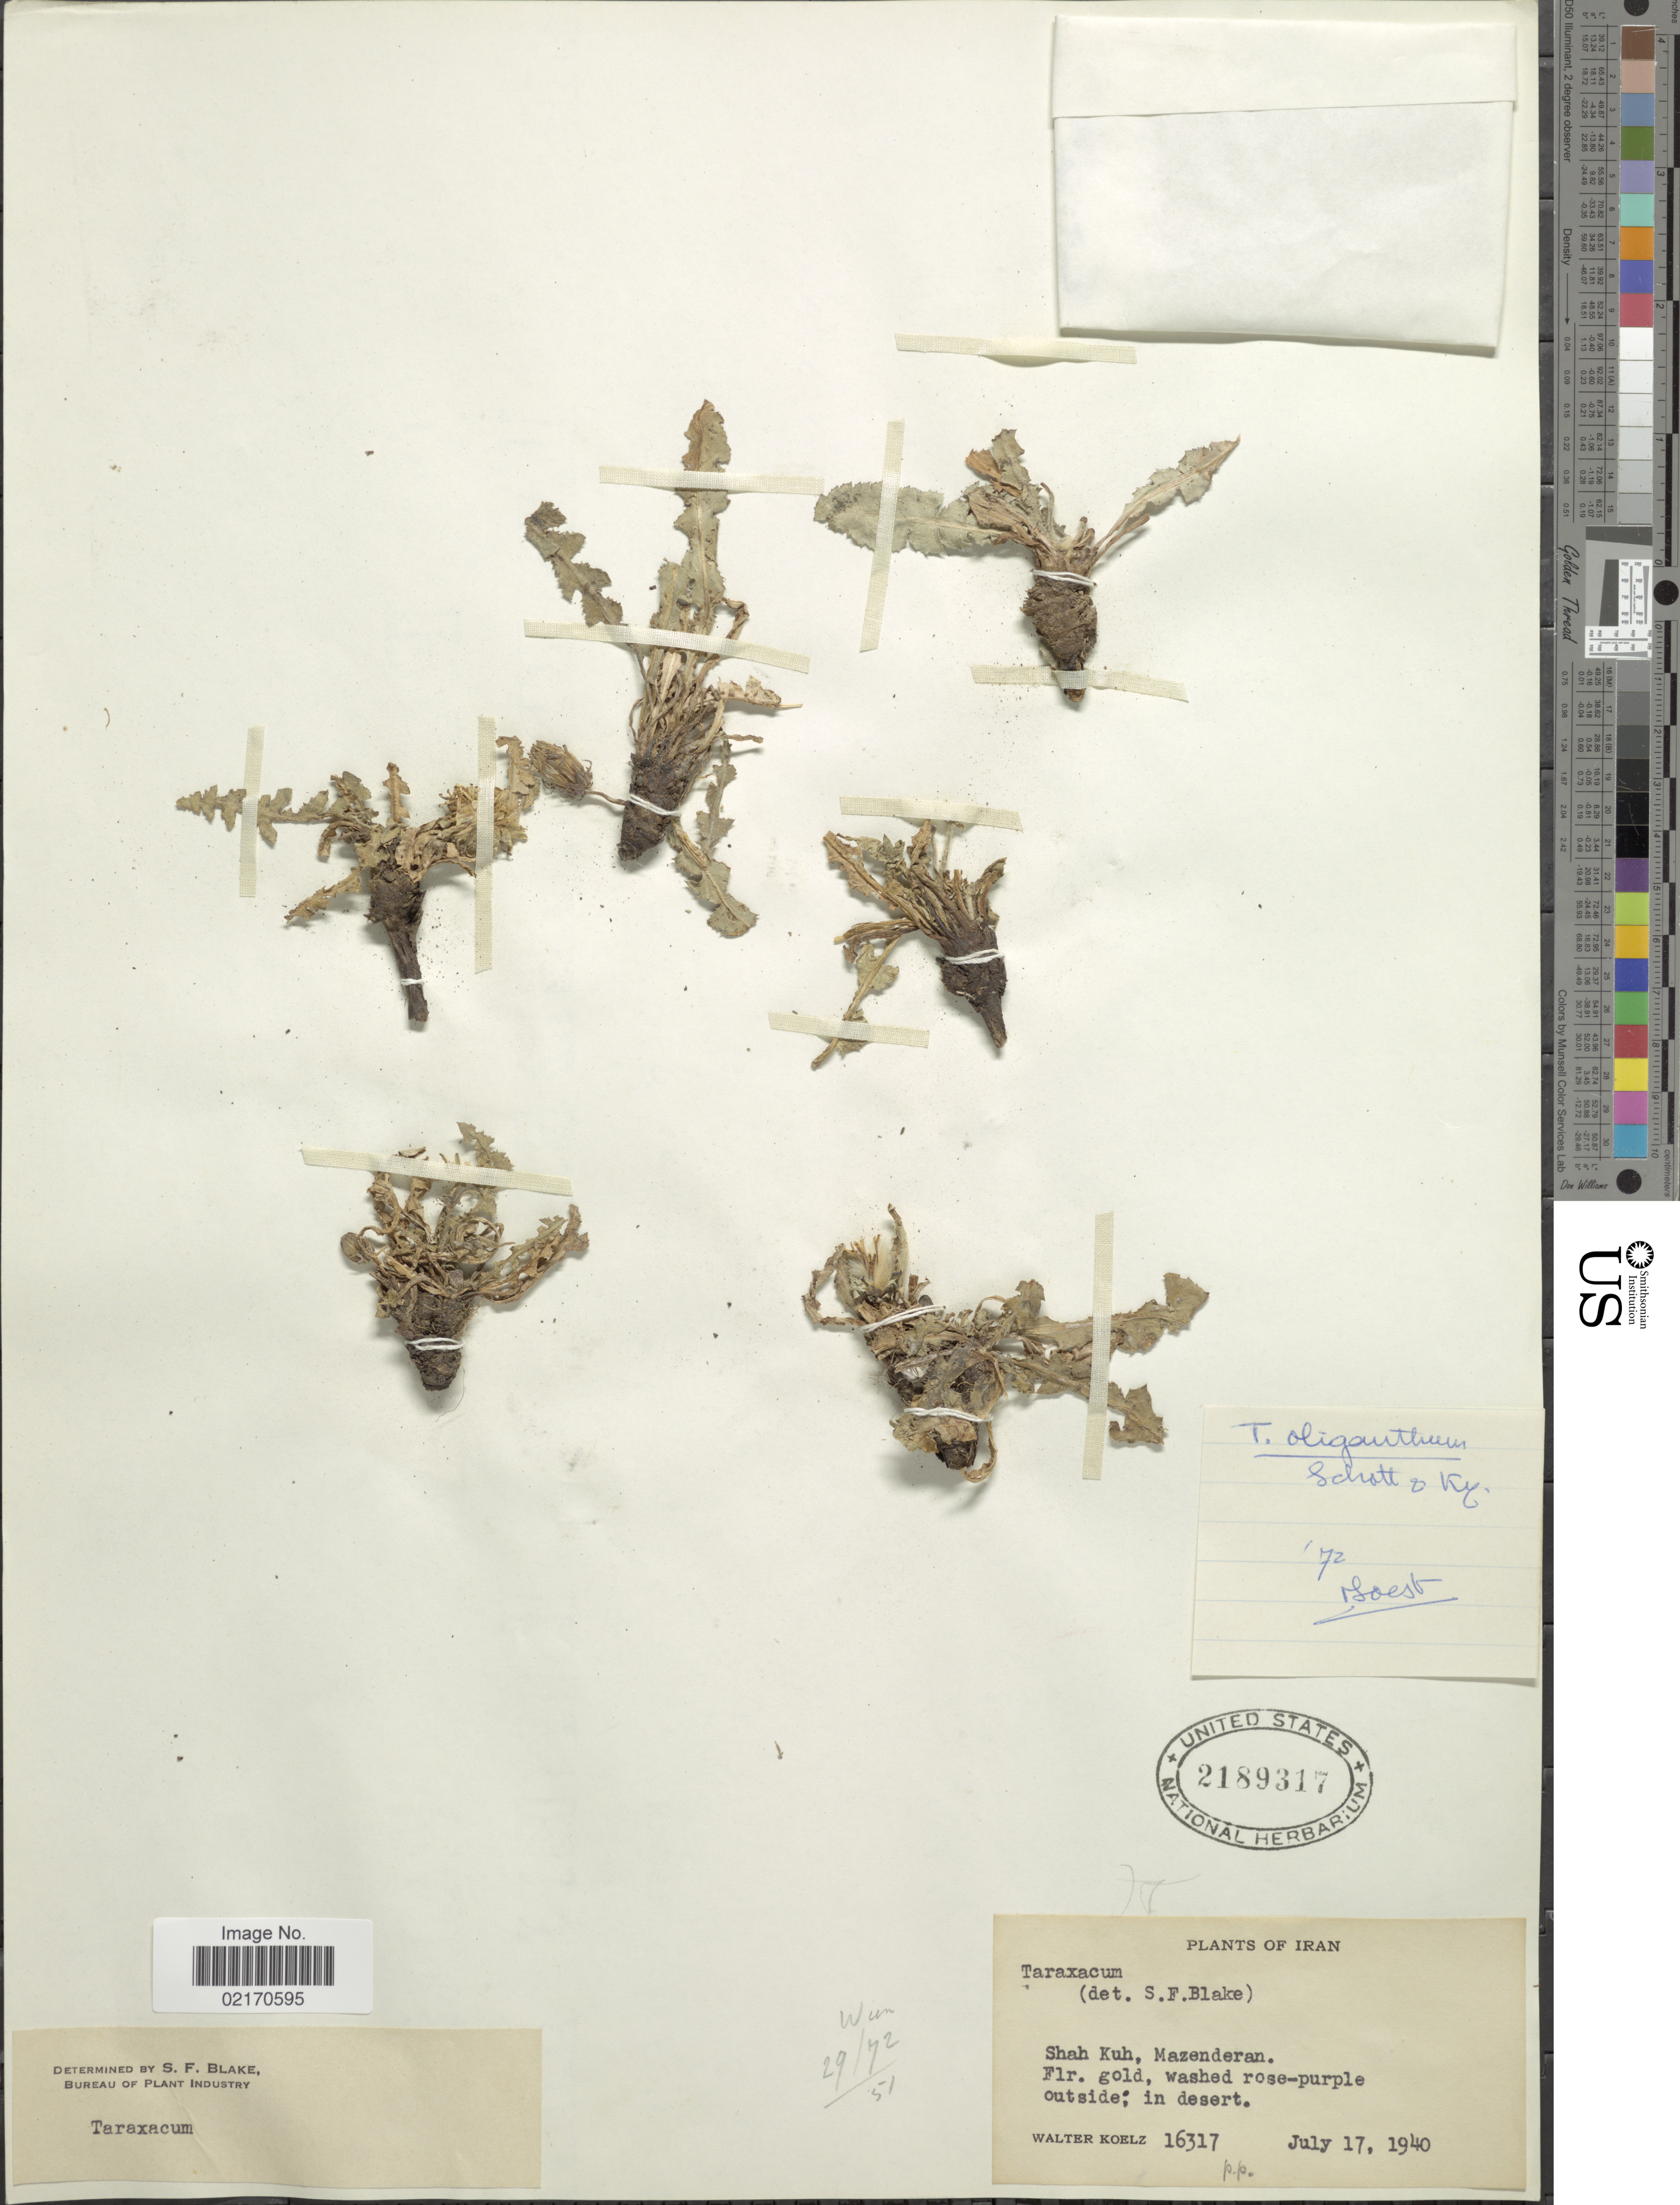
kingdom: Plantae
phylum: Tracheophyta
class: Magnoliopsida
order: Asterales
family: Asteraceae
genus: Taraxacum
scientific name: Taraxacum oliganthum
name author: Hand.-Mazz.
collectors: W. N. Koelz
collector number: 16317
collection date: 1940-07-17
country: Iran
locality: Shah Kuh, Mazenderan, outside.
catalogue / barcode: US 2189317